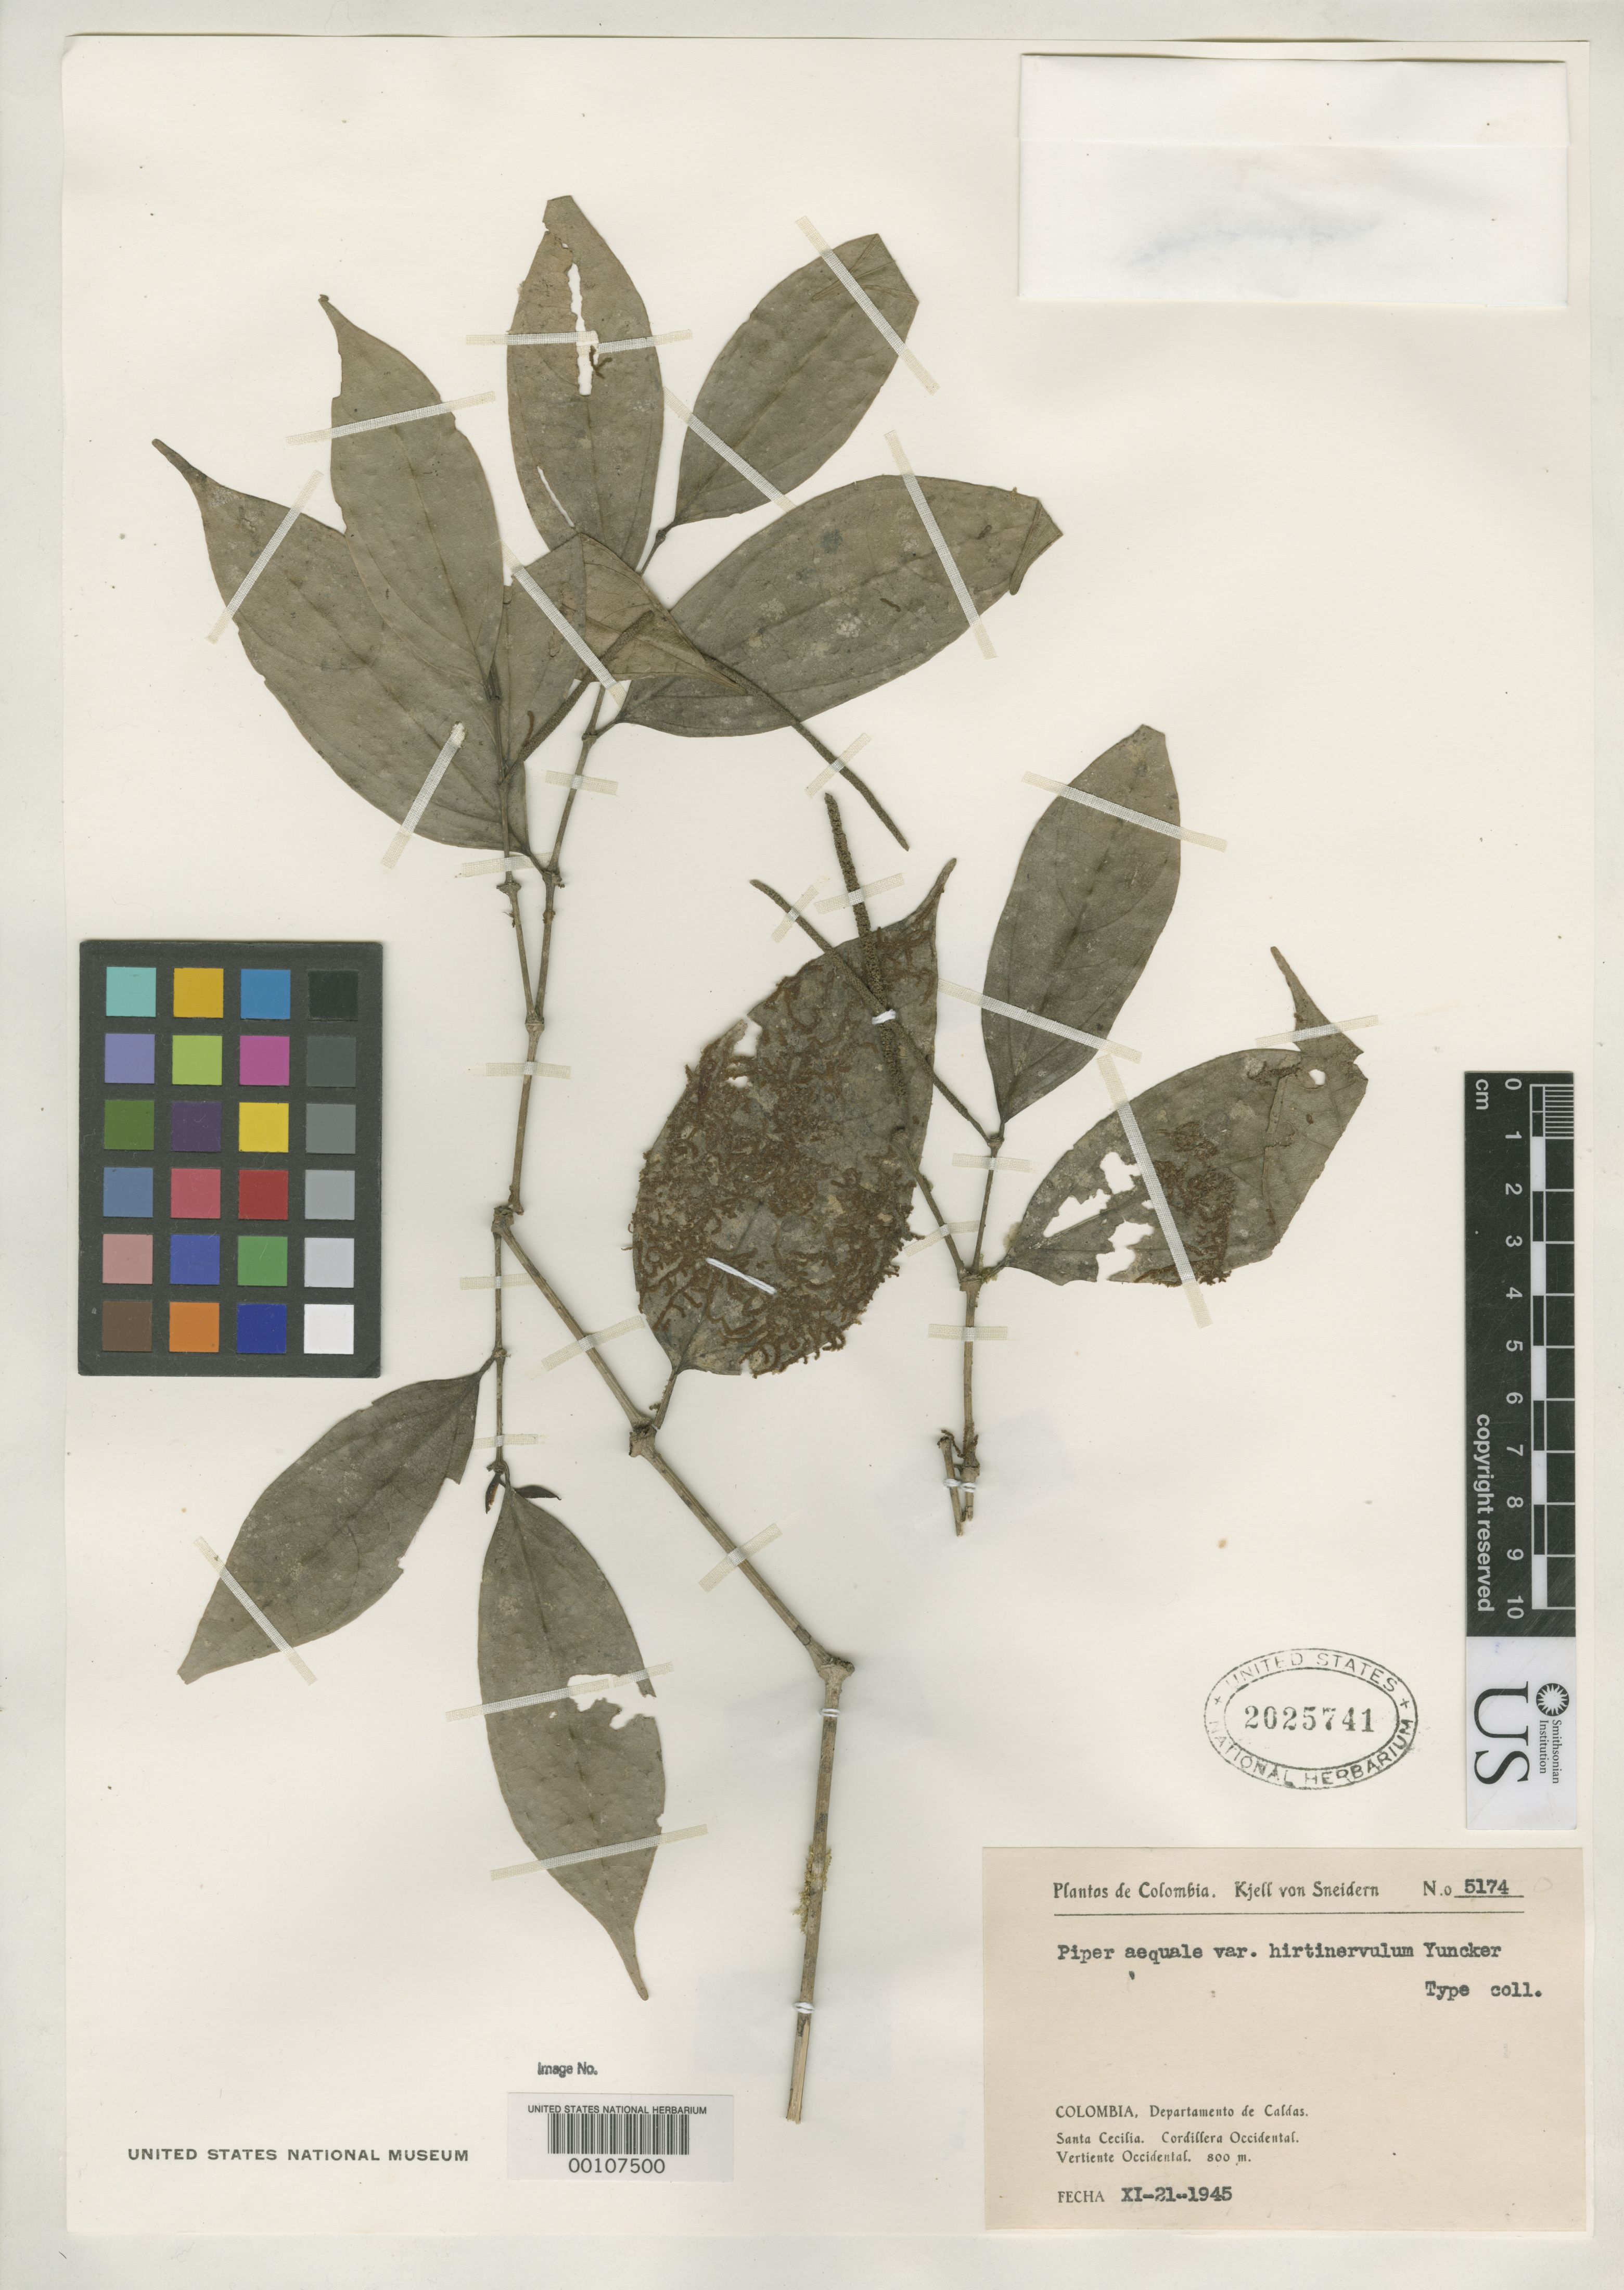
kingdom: Plantae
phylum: Tracheophyta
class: Magnoliopsida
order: Piperales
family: Piperaceae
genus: Piper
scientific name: Piper aequale var. hirtinervulum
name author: Yunck. in Trel. & Yunck.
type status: Isotype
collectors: K. von Sneidern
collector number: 5174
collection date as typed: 21 Nov 1945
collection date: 1945-11-21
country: Colombia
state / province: Caldas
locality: Santa Cecilia, Tatama.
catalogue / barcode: US 2025741